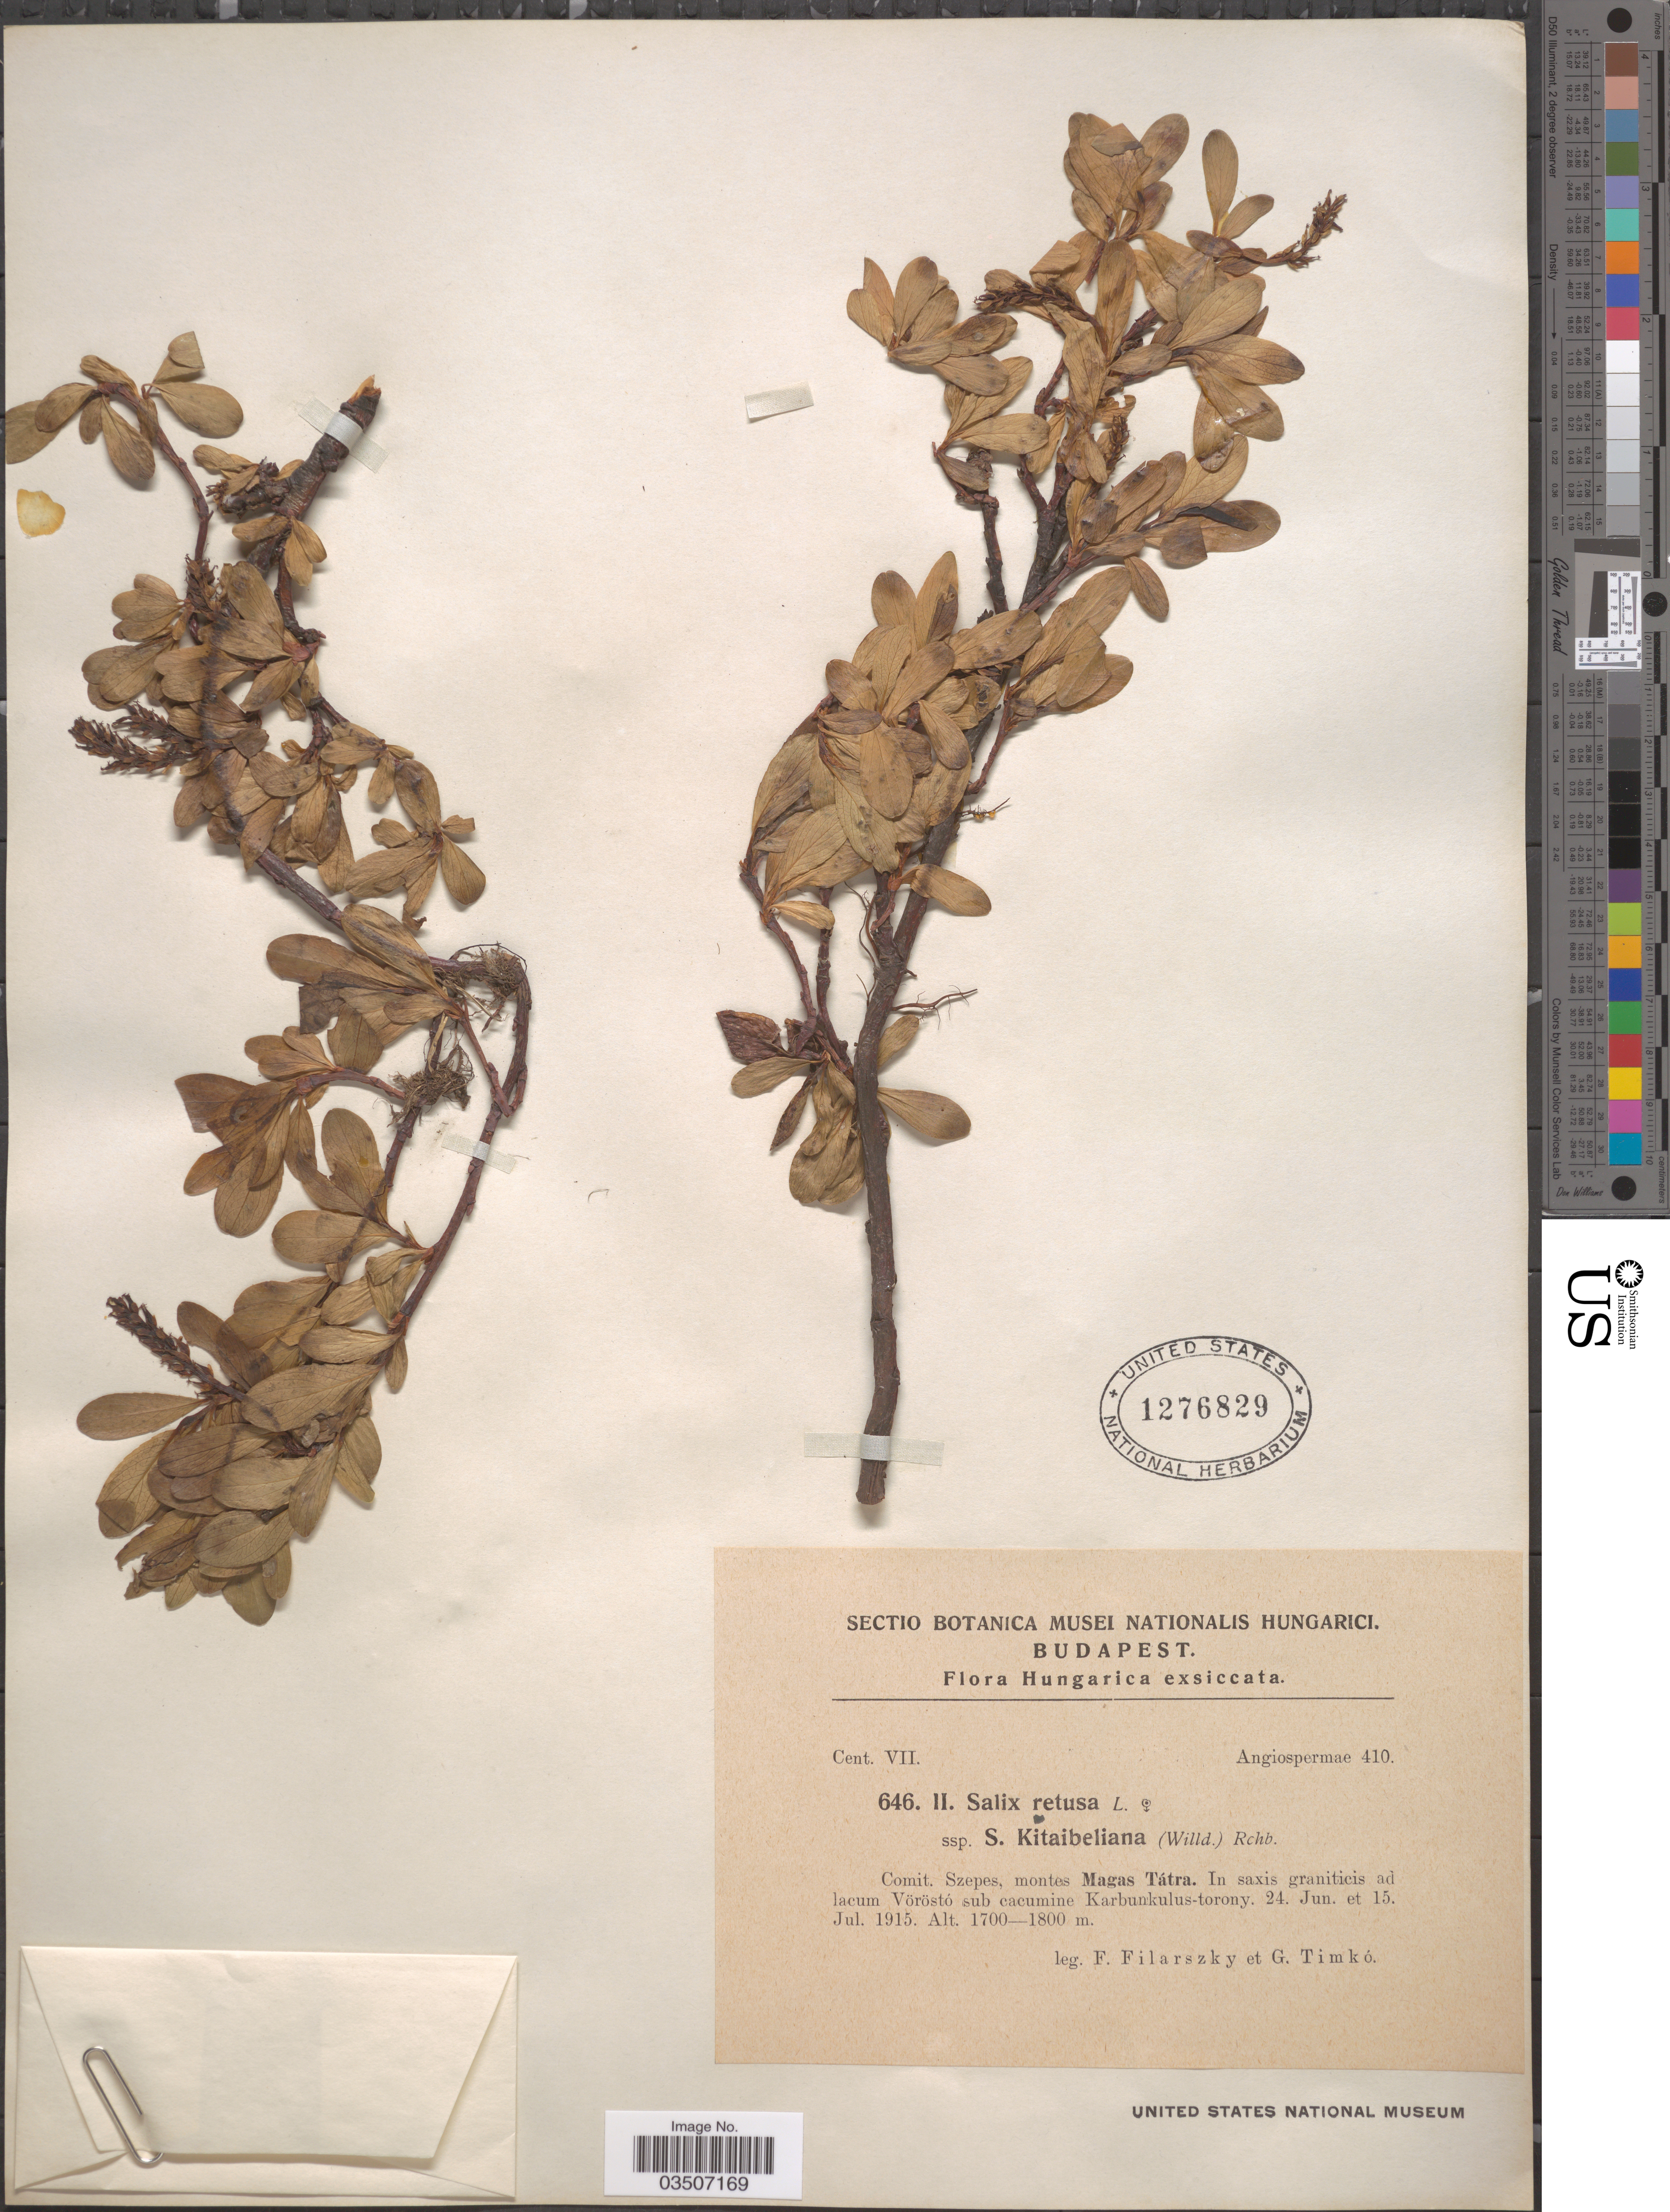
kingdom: Plantae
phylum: Tracheophyta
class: Magnoliopsida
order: Malpighiales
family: Salicaceae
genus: Salix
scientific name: Salix retusa subsp. kitaibeliana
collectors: F. Filarszky & G. Timko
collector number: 646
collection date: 1915-06-24/1915-07-15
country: Hungary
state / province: Budapest, Capital District of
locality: Hungarica. Comit. Szepes, montes Magas Tátra. In saxis graniticis ad lacum Vöröstó sub cacumine Karbunkulus - torony.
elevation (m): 1700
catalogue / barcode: US 1276829